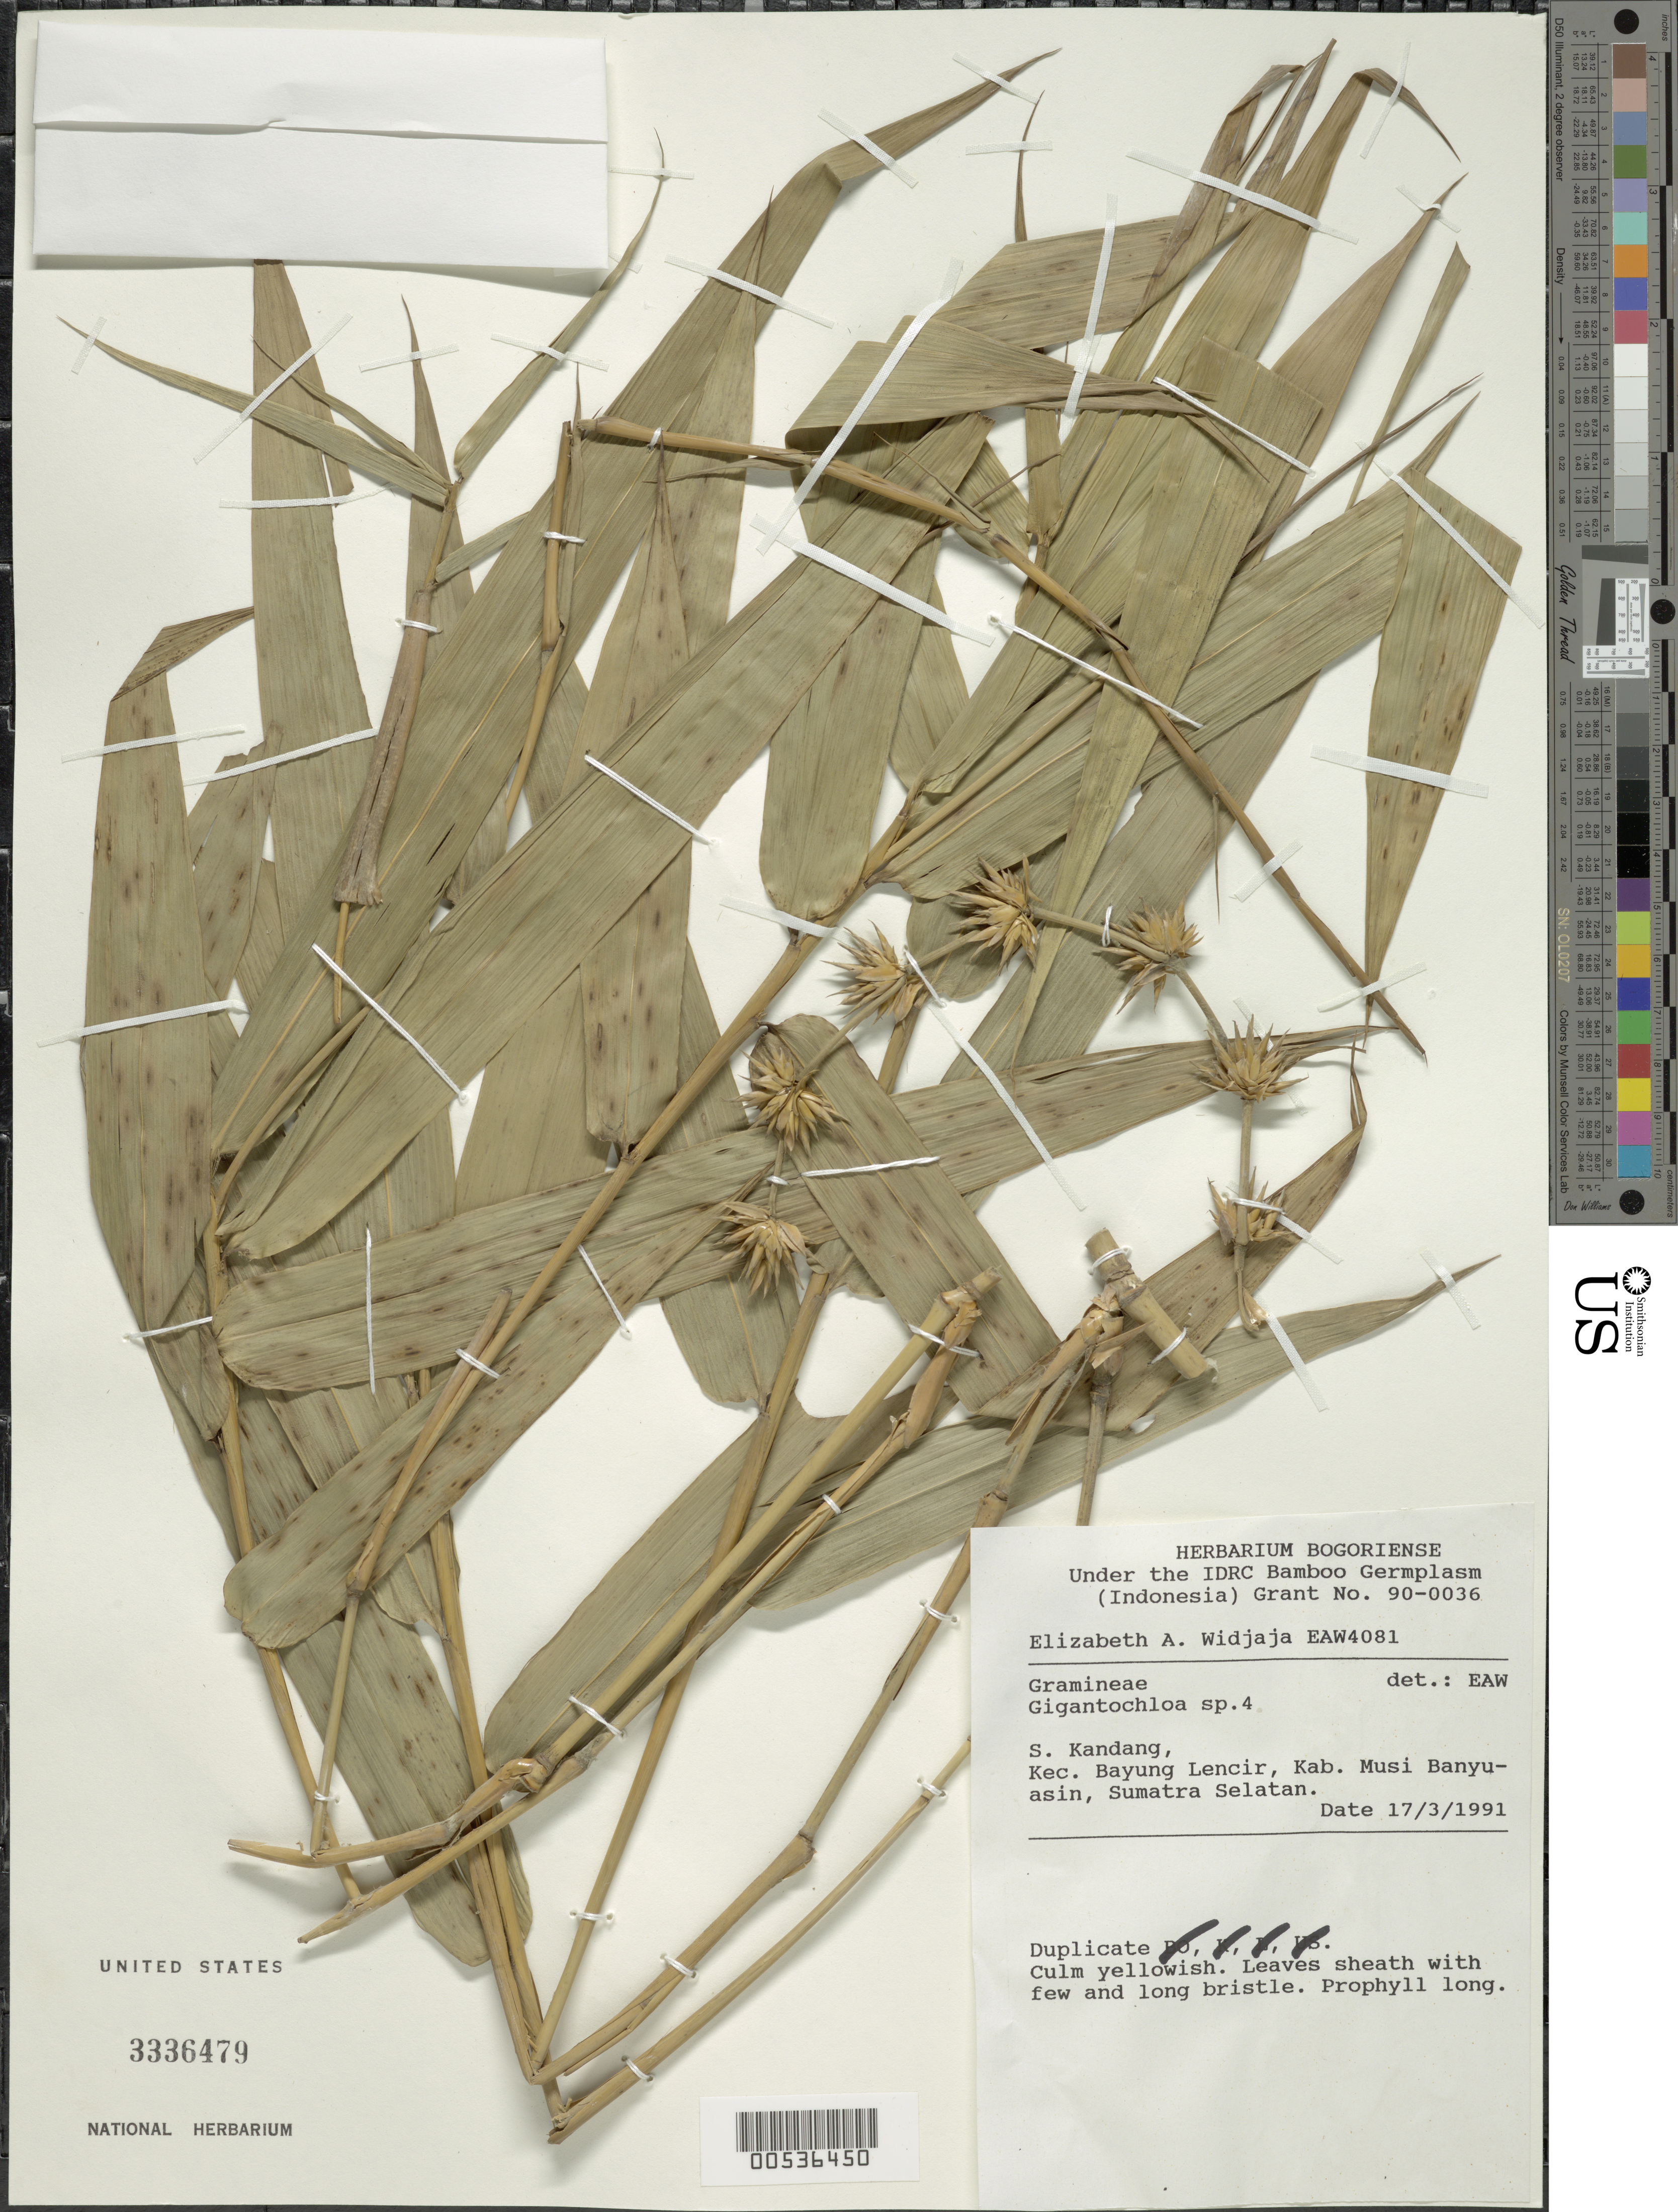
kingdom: Plantae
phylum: Tracheophyta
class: Liliopsida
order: Poales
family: Poaceae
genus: Gigantochloa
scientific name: Gigantochloa sp.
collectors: E. A. Widjaja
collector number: Eaw4081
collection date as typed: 17 Mar 1991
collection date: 1991-03-17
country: Indonesia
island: Sumatra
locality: S panerokan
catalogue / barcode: US 3336479